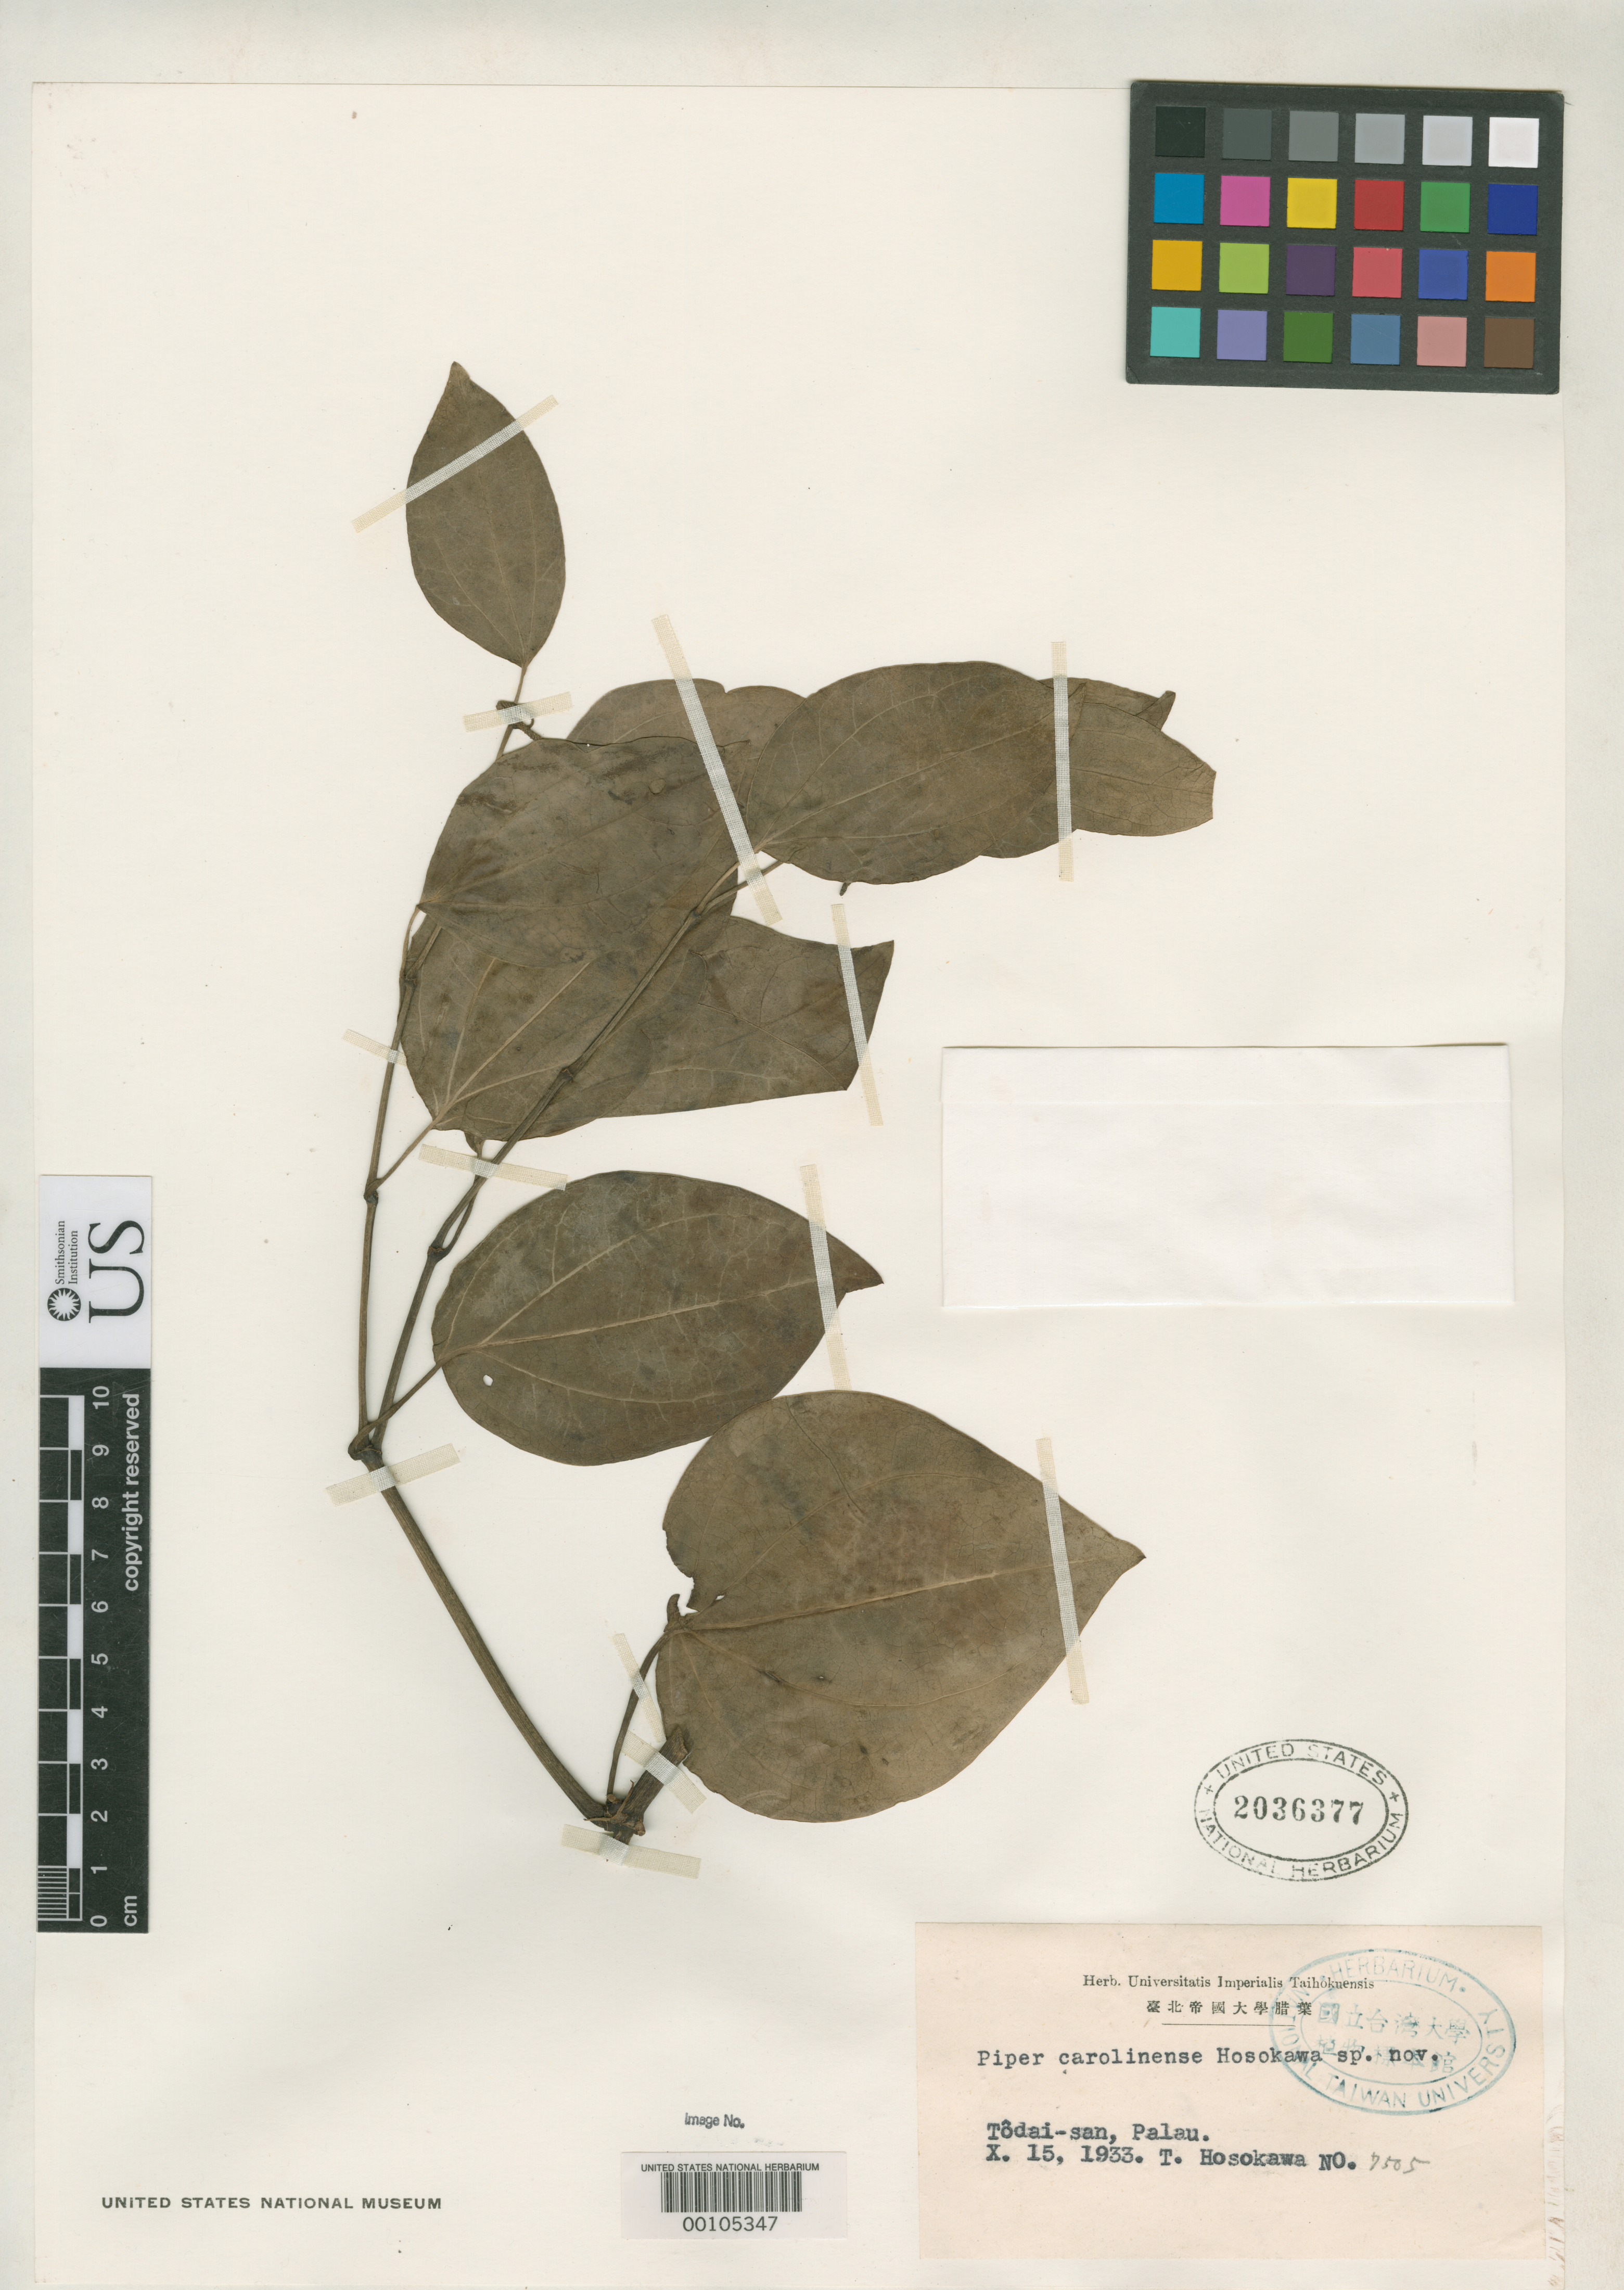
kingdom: Plantae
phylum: Tracheophyta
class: Magnoliopsida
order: Piperales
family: Piperaceae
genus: Piper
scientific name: Piper carolinense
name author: Hosok.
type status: Isotype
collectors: T. Hosokawa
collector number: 7505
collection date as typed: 15 Oct 1933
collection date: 1933-10-15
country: Palau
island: Ailai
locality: Aimiliki-son.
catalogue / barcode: US 2036377